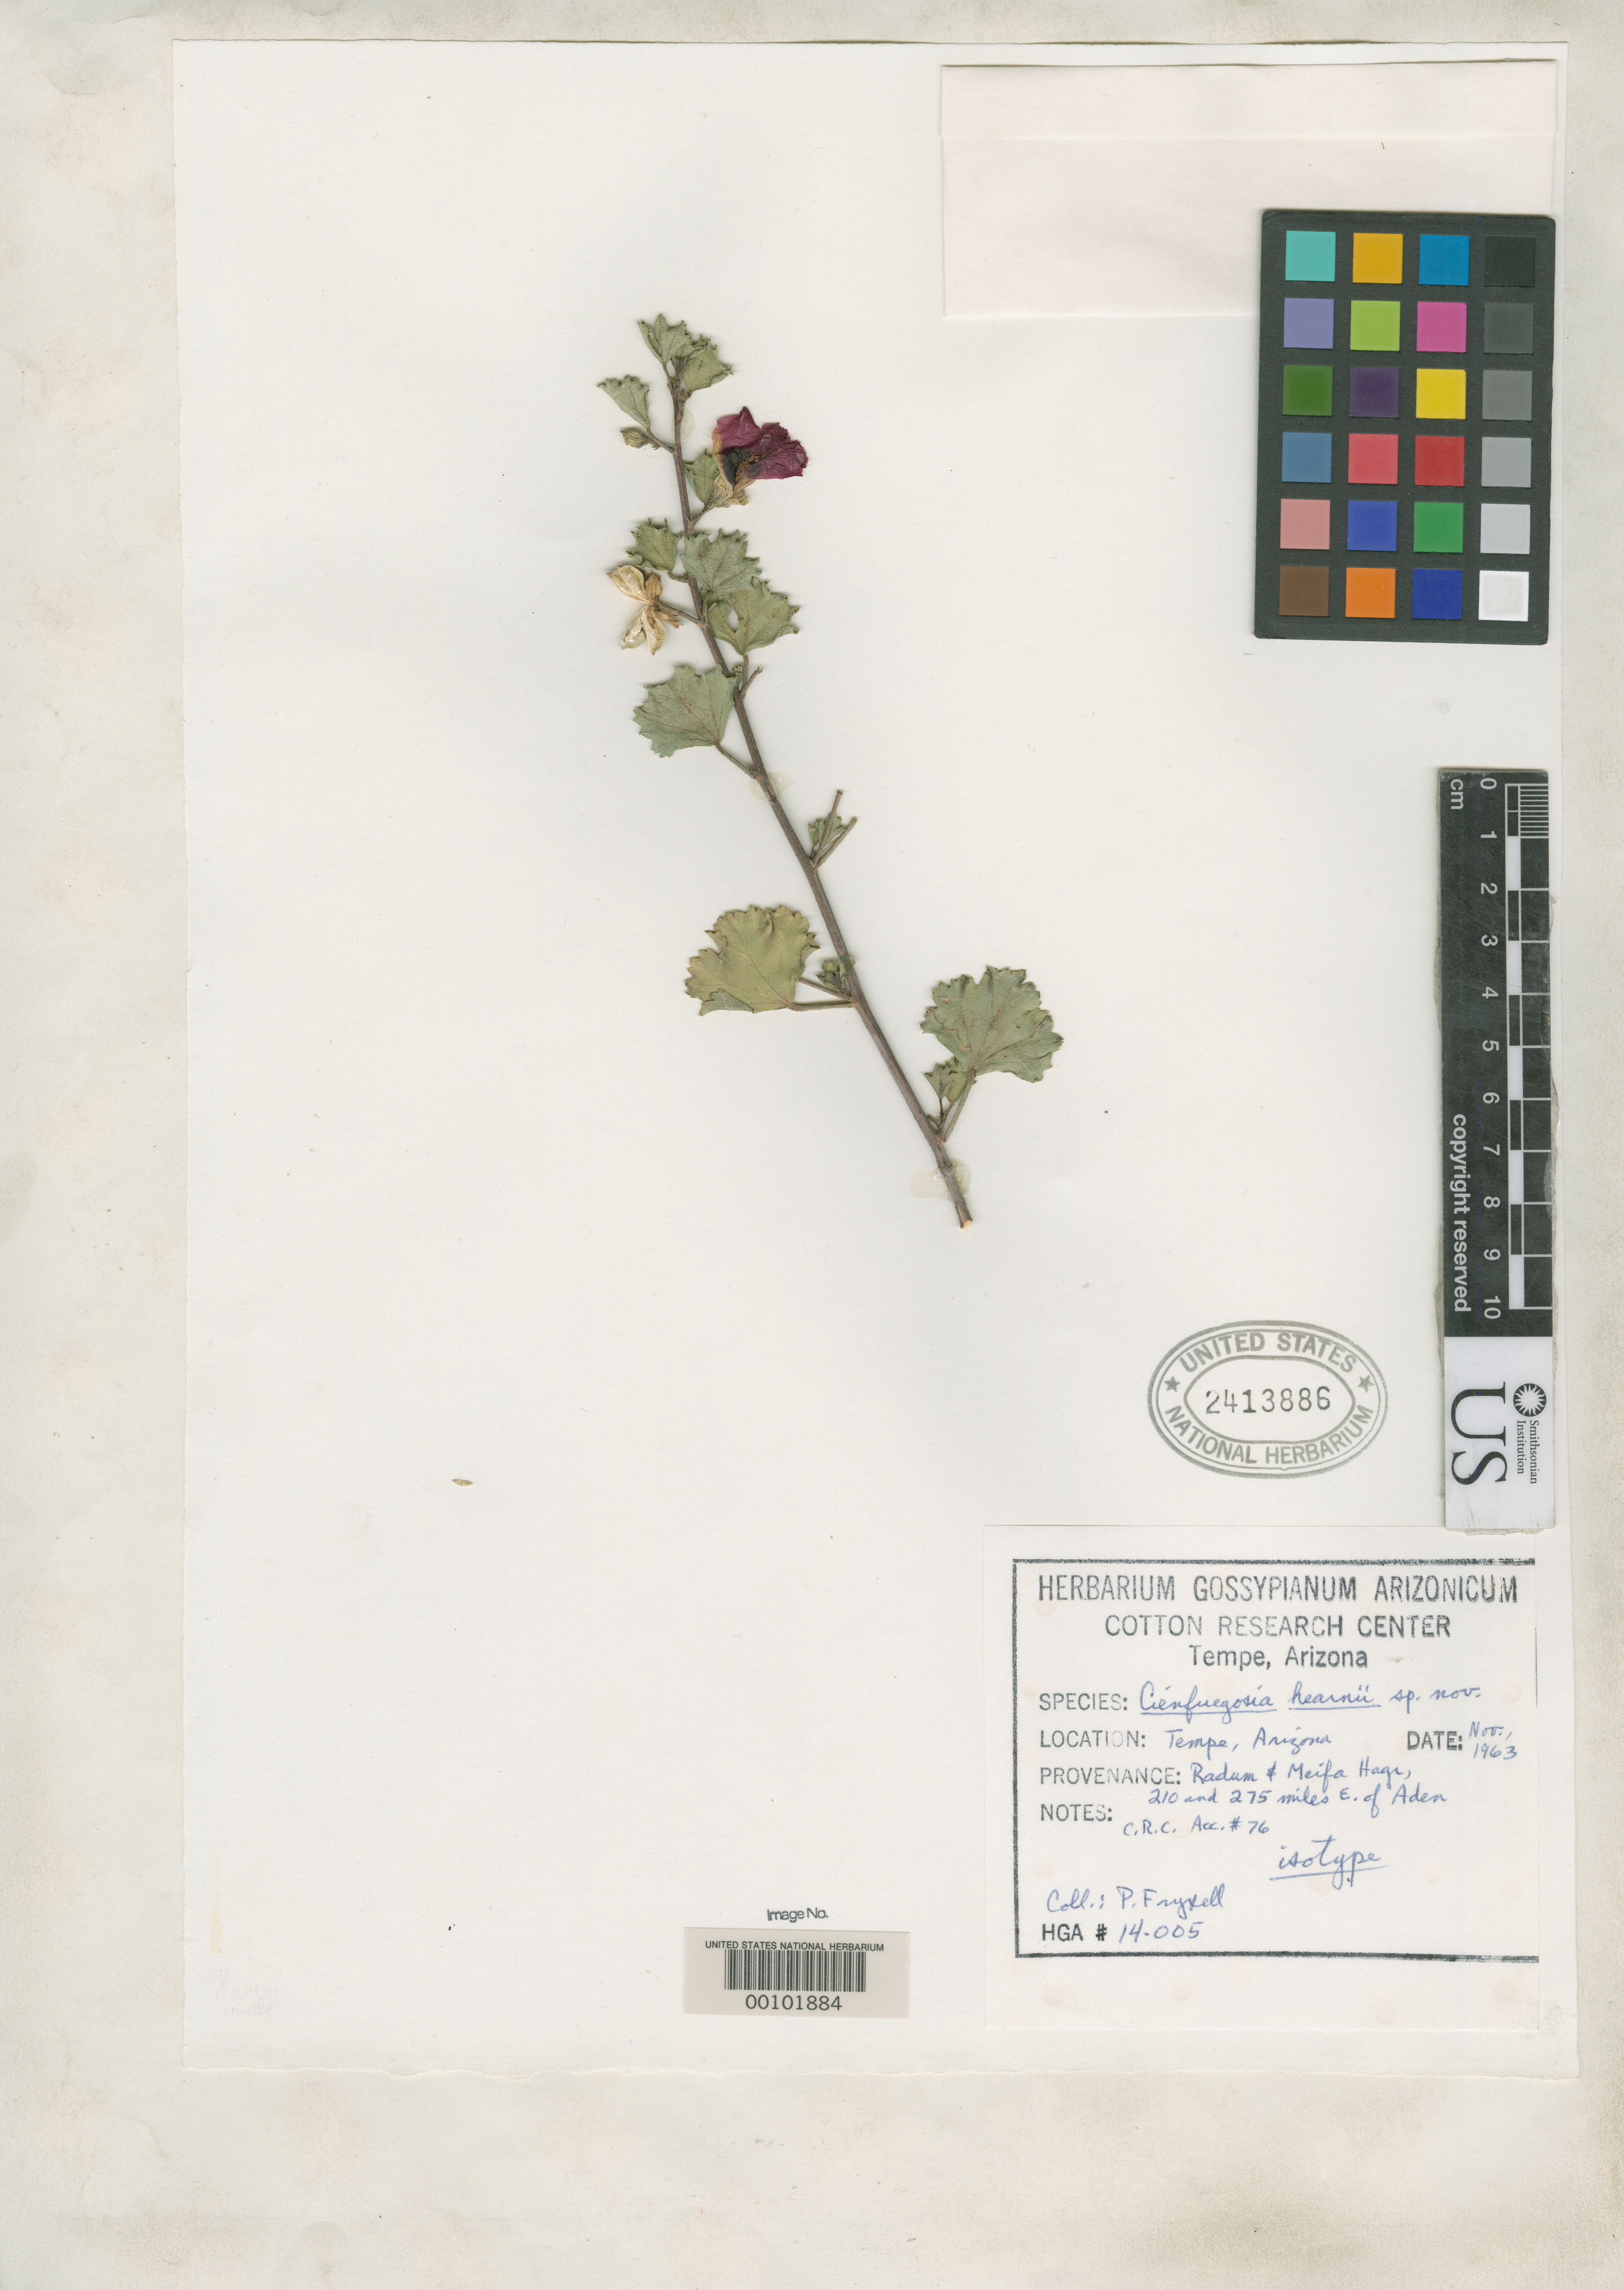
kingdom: Plantae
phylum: Tracheophyta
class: Magnoliopsida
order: Malvales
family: Malvaceae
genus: Cienfuegosia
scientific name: Cienfuegosia hearnii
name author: Fryxell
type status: Isotype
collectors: P. A. Fryxell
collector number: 14005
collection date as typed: Nov 1963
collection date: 1963-11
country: Yemen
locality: Between Radum and Meita.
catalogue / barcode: US 2413886